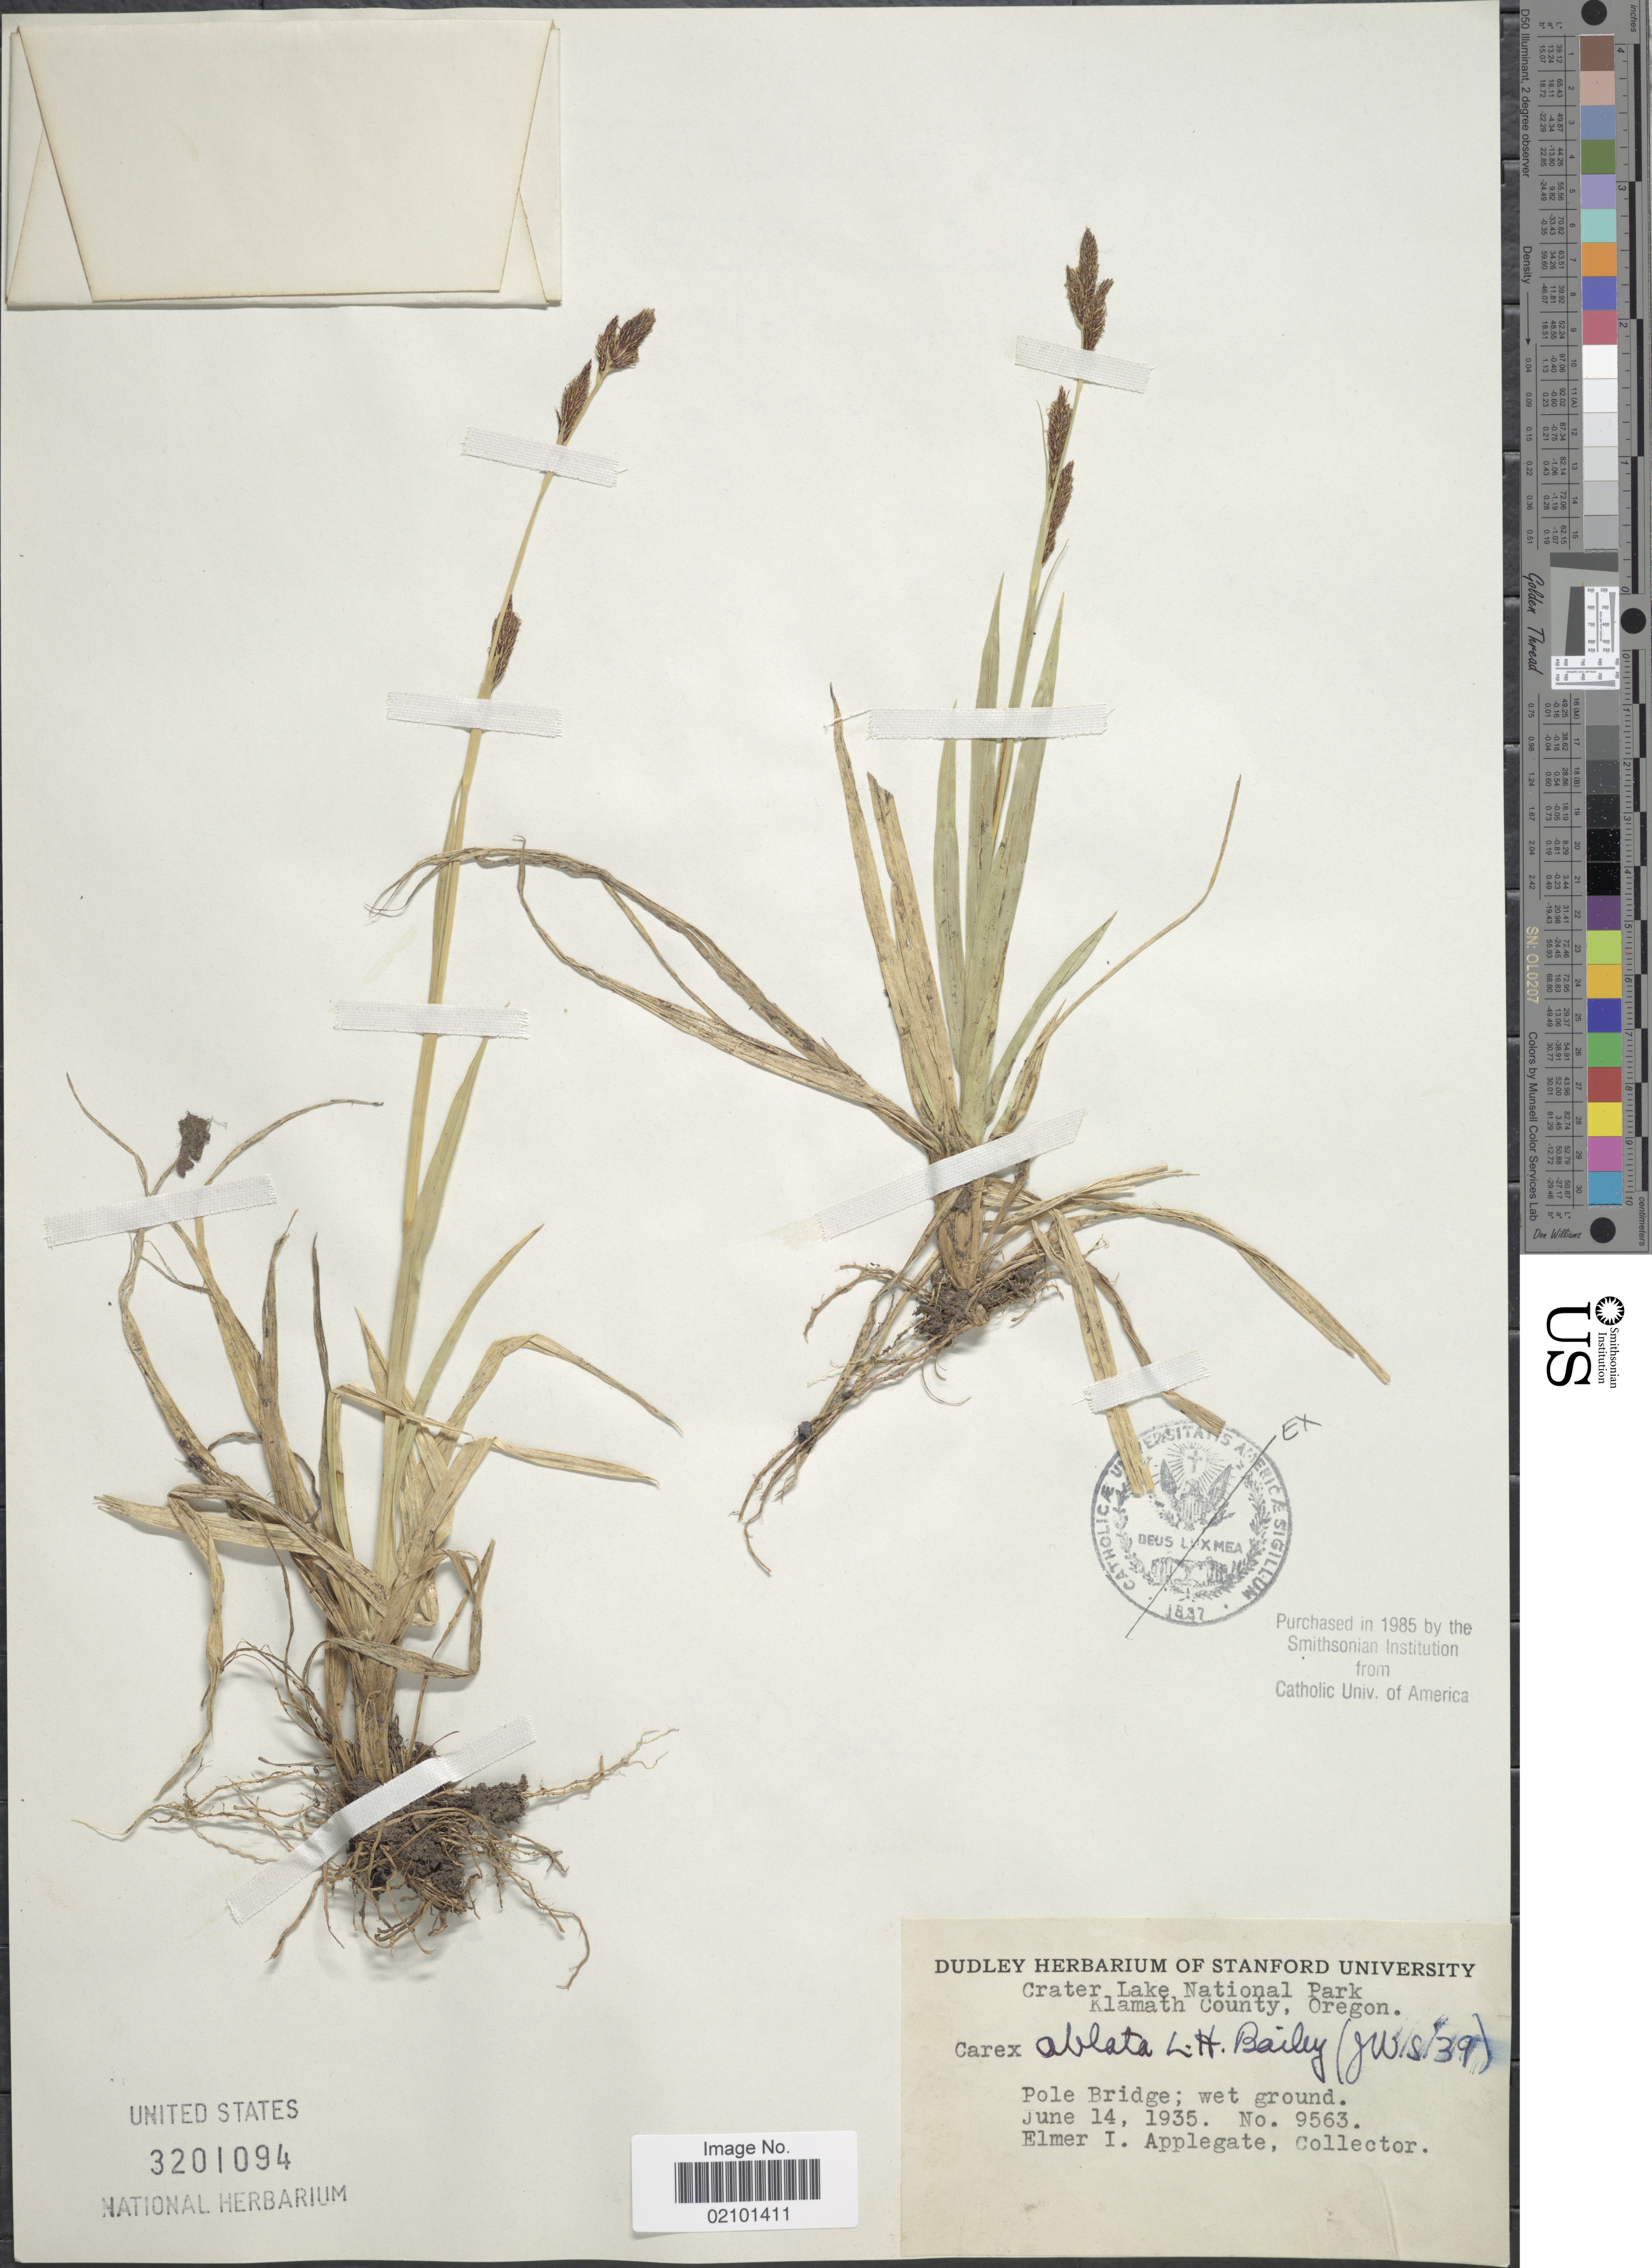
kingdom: Plantae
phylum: Tracheophyta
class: Liliopsida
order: Poales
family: Cyperaceae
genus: Carex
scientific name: Carex ablata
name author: L.H. Bailey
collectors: E. I. Applegate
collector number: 9563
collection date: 1935-06-14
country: United States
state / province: Oregon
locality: Crater Lake National Park, Klamath County, Pole Bridge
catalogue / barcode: US 3201094